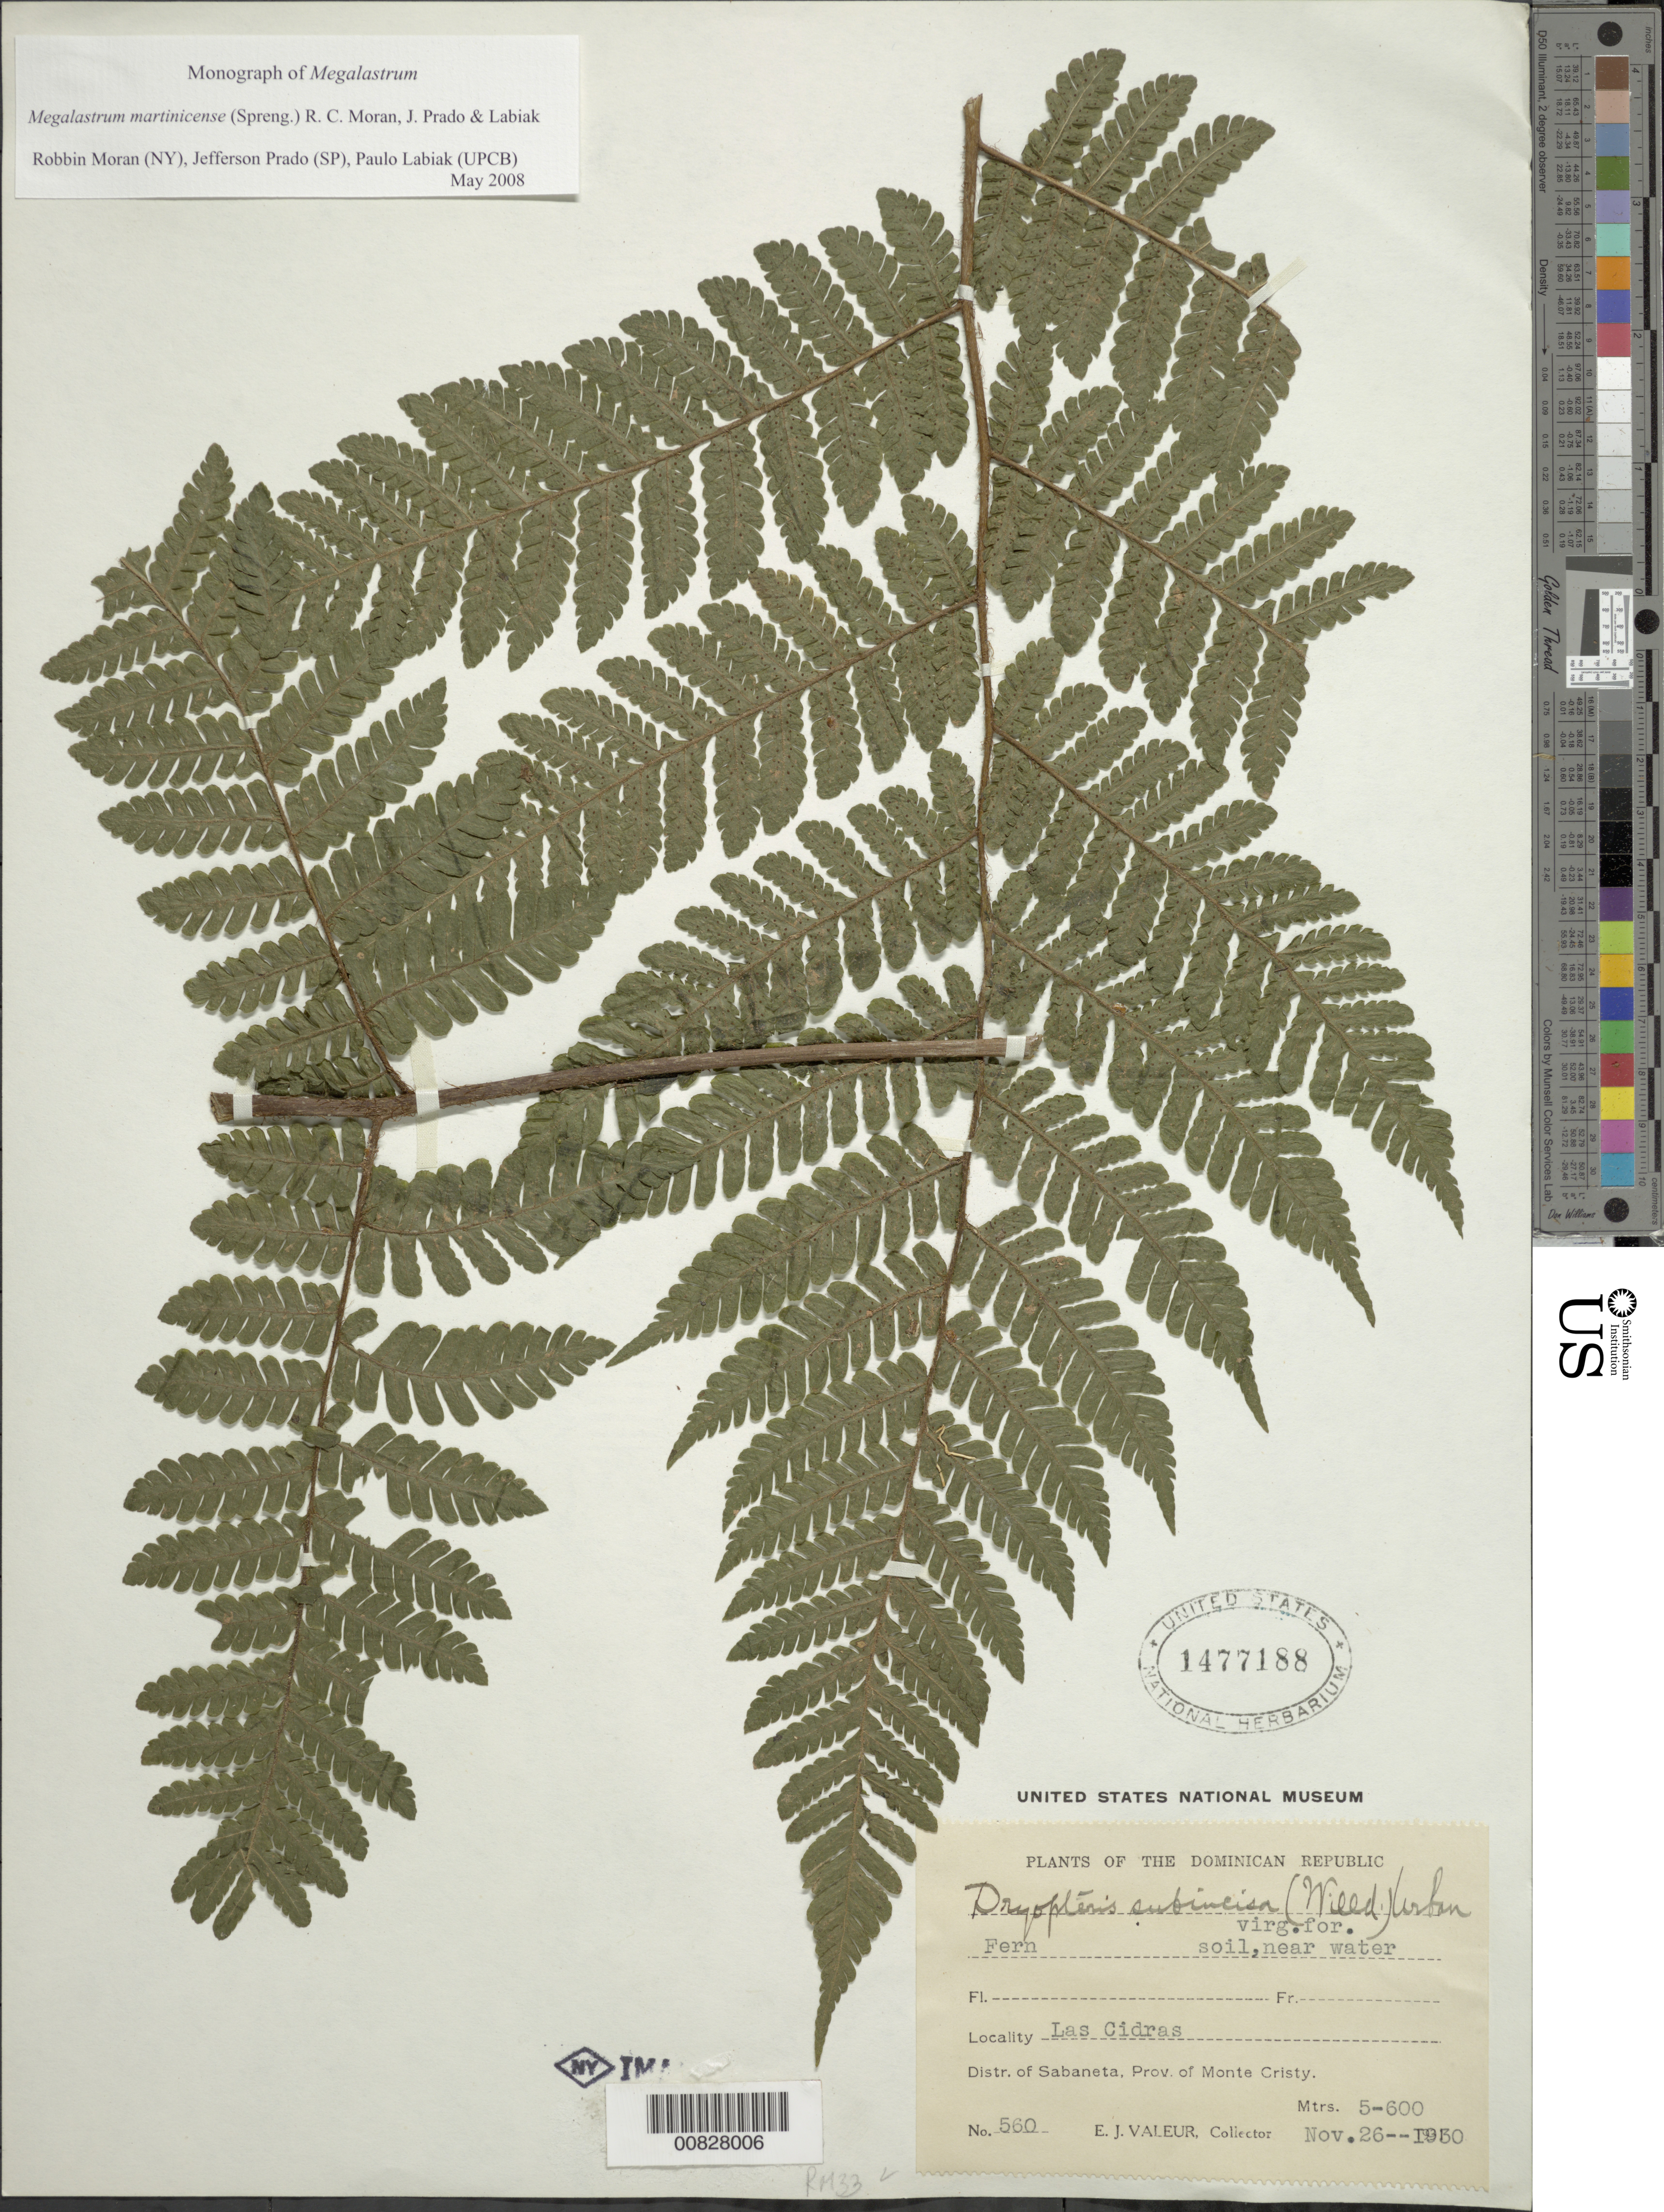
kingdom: Plantae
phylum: Tracheophyta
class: Polypodiopsida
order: Polypodiales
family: Dryopteridaceae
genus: Megalastrum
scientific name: Megalastrum martinicense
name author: (Spreng.) R.C. Moran et al.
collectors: E. Valeur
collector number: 560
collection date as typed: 26 Nov 1920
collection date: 1920-11-26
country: Dominican Republic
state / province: Monte Cristi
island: Hispaniola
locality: Las Cidras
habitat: Virgin forest, on soil near water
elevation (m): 500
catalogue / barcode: US 1477188